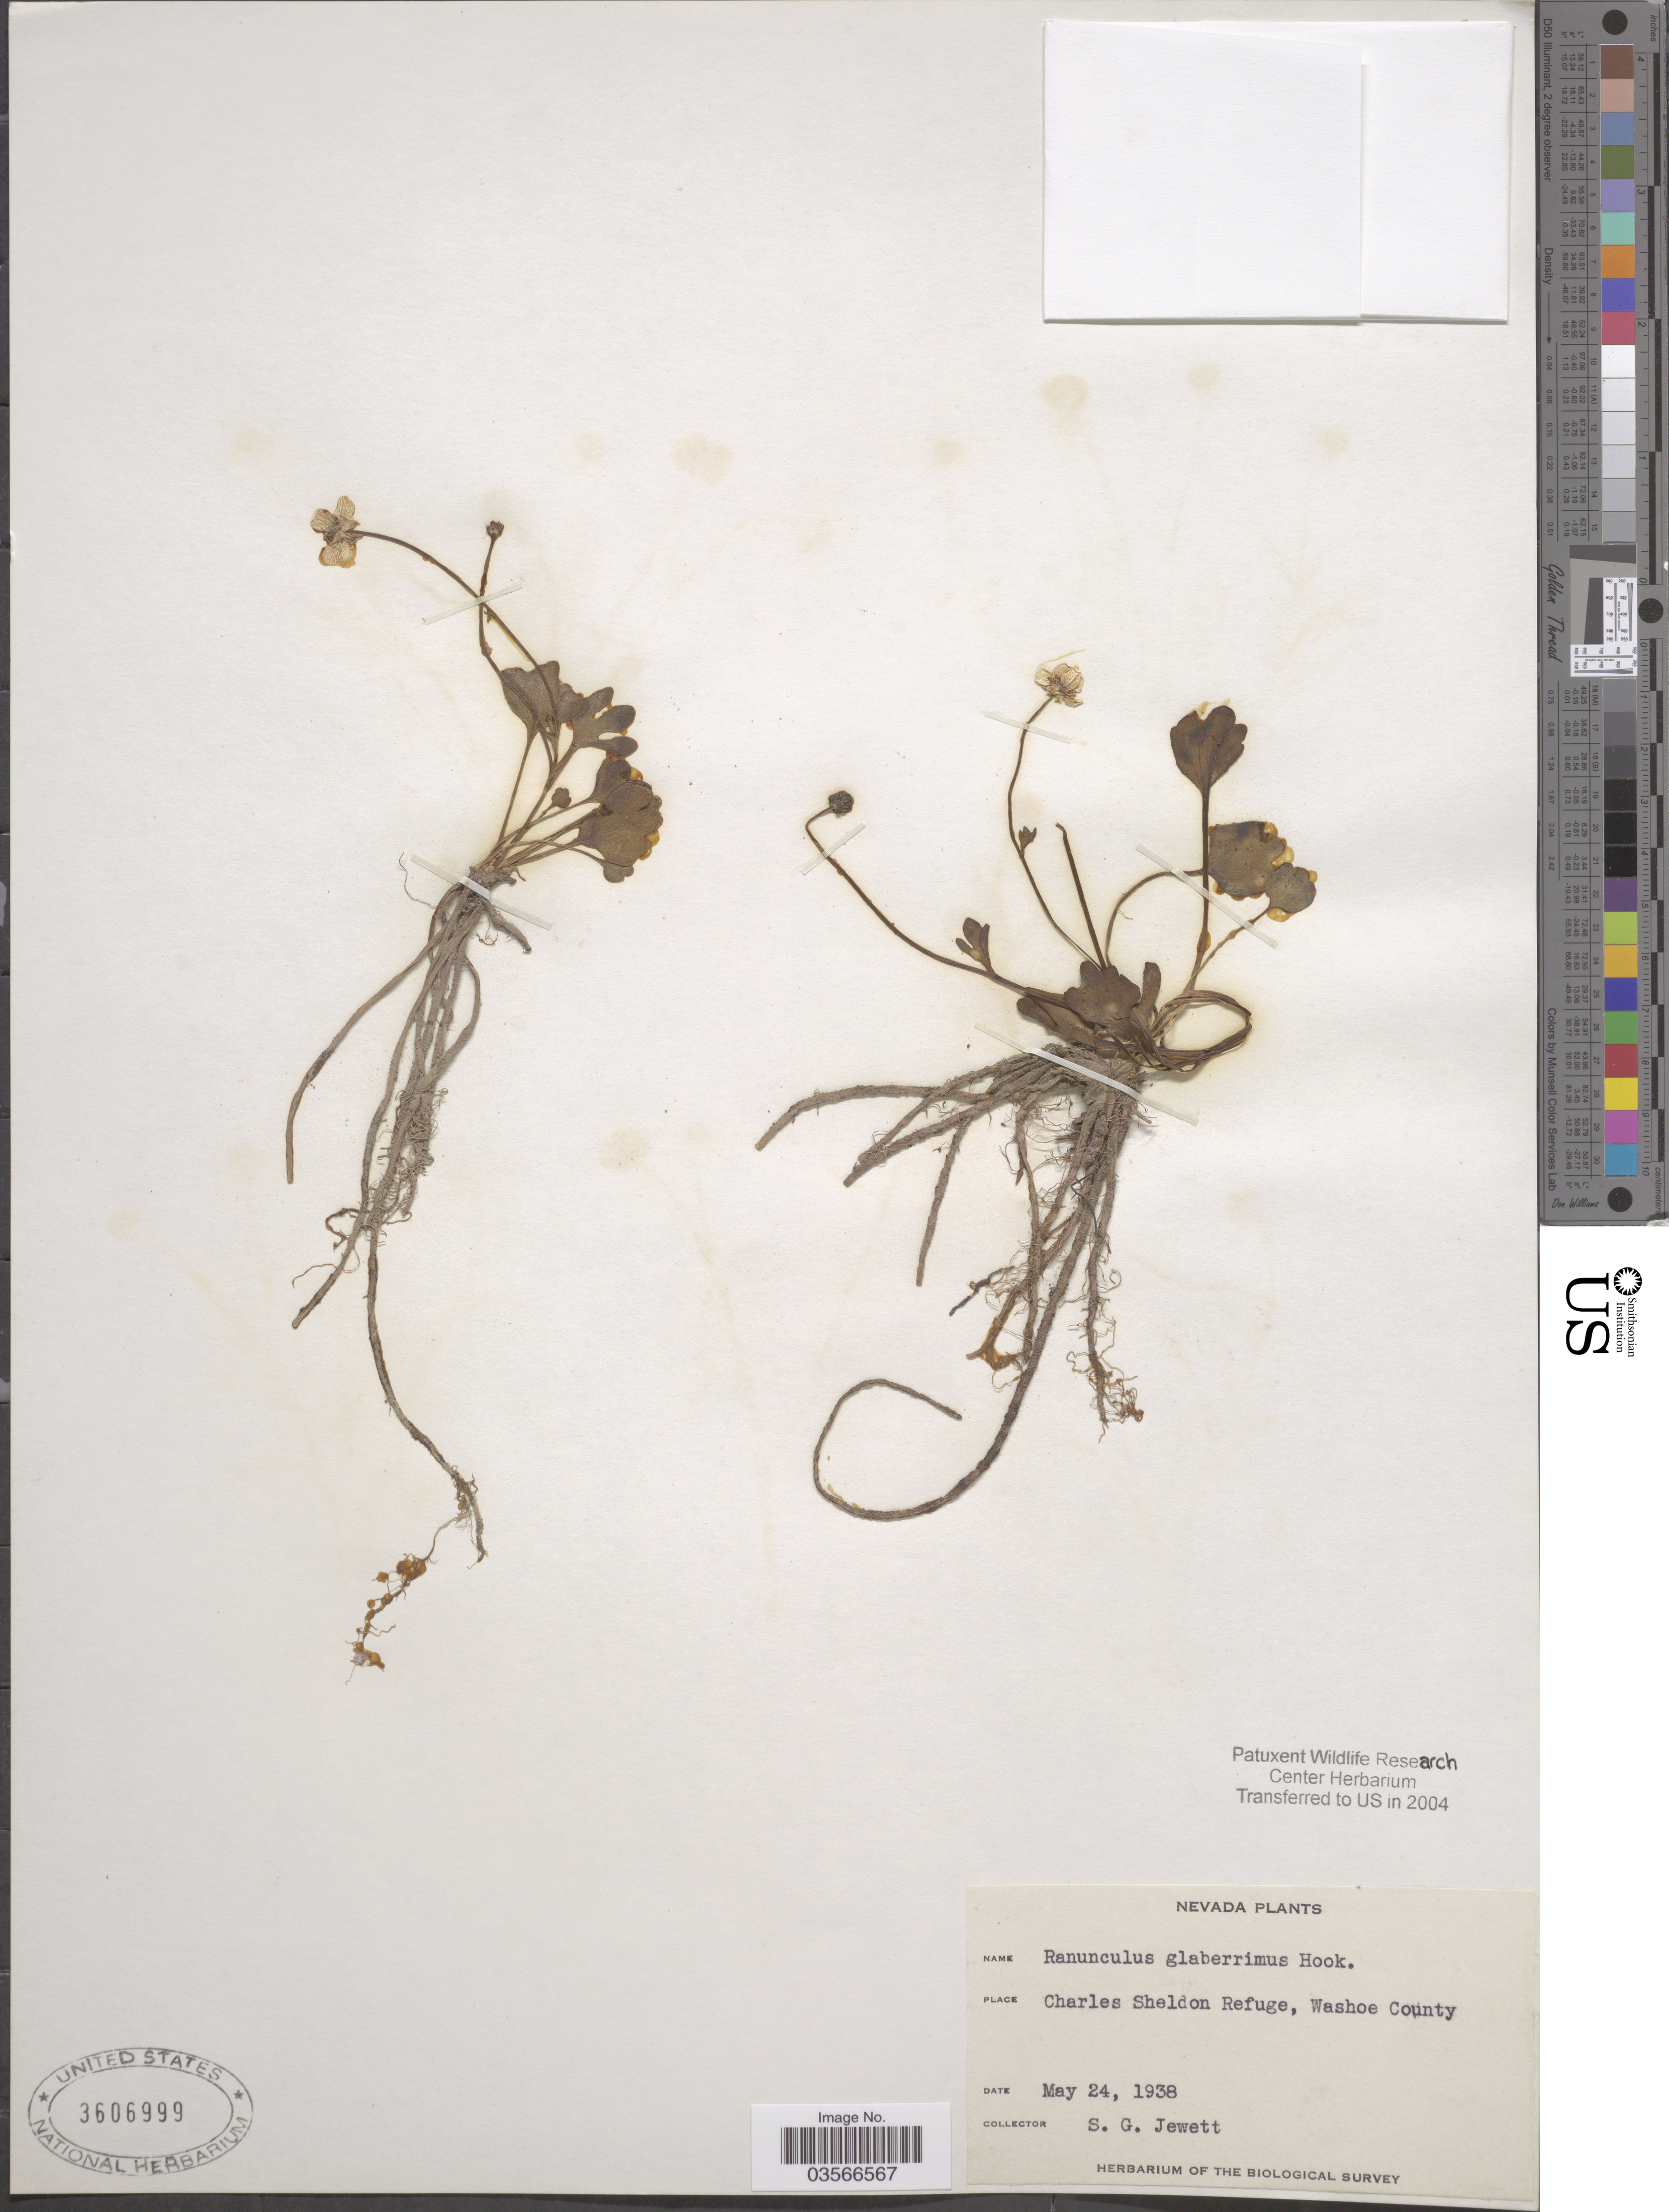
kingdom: Plantae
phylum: Tracheophyta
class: Magnoliopsida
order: Ranunculales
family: Ranunculaceae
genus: Ranunculus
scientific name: Ranunculus glaberrimus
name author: Hook.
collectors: S. Jewett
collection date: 1938-05-24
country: United States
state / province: Nevada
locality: Charles Sheldon Refuge, Washoe County.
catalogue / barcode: US 3606999